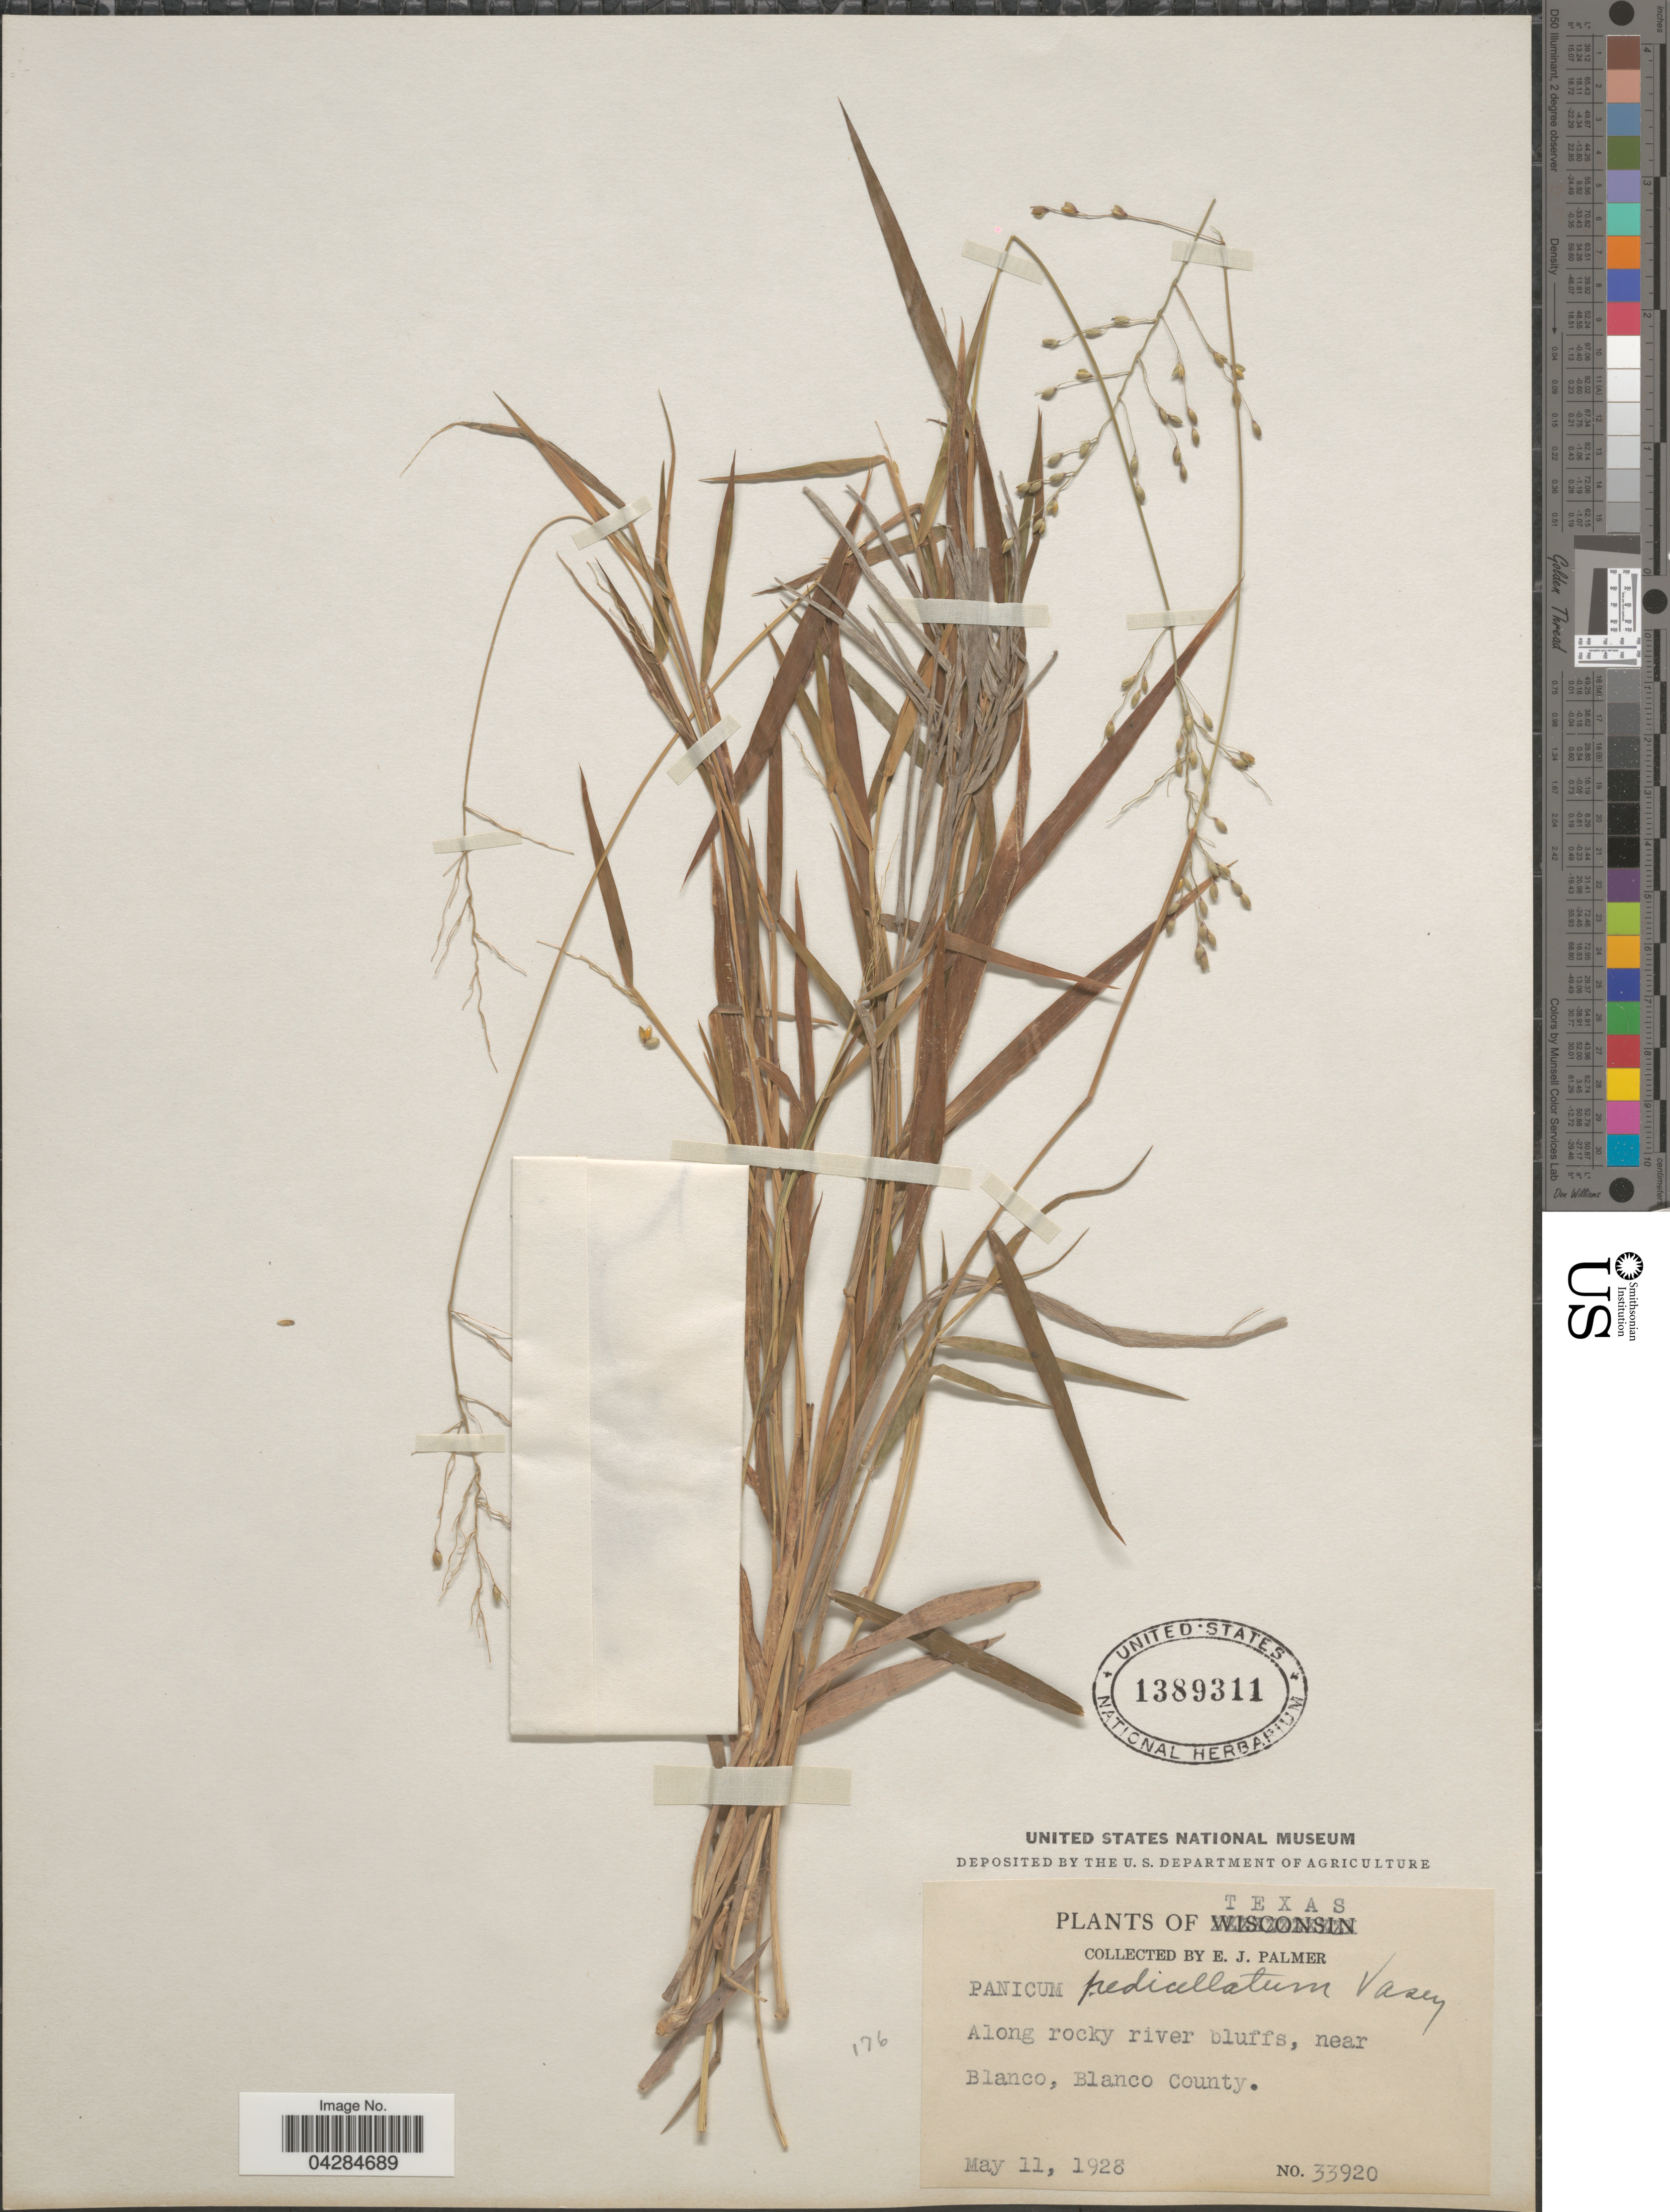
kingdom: Plantae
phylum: Tracheophyta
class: Liliopsida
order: Poales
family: Poaceae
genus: Dichanthelium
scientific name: Dichanthelium pedicellatum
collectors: E. J. Palmer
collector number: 33920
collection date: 1928-05-11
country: United States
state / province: Texas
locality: Along rocky river bluffs, near Blanco, Blanco County.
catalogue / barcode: US 1389311